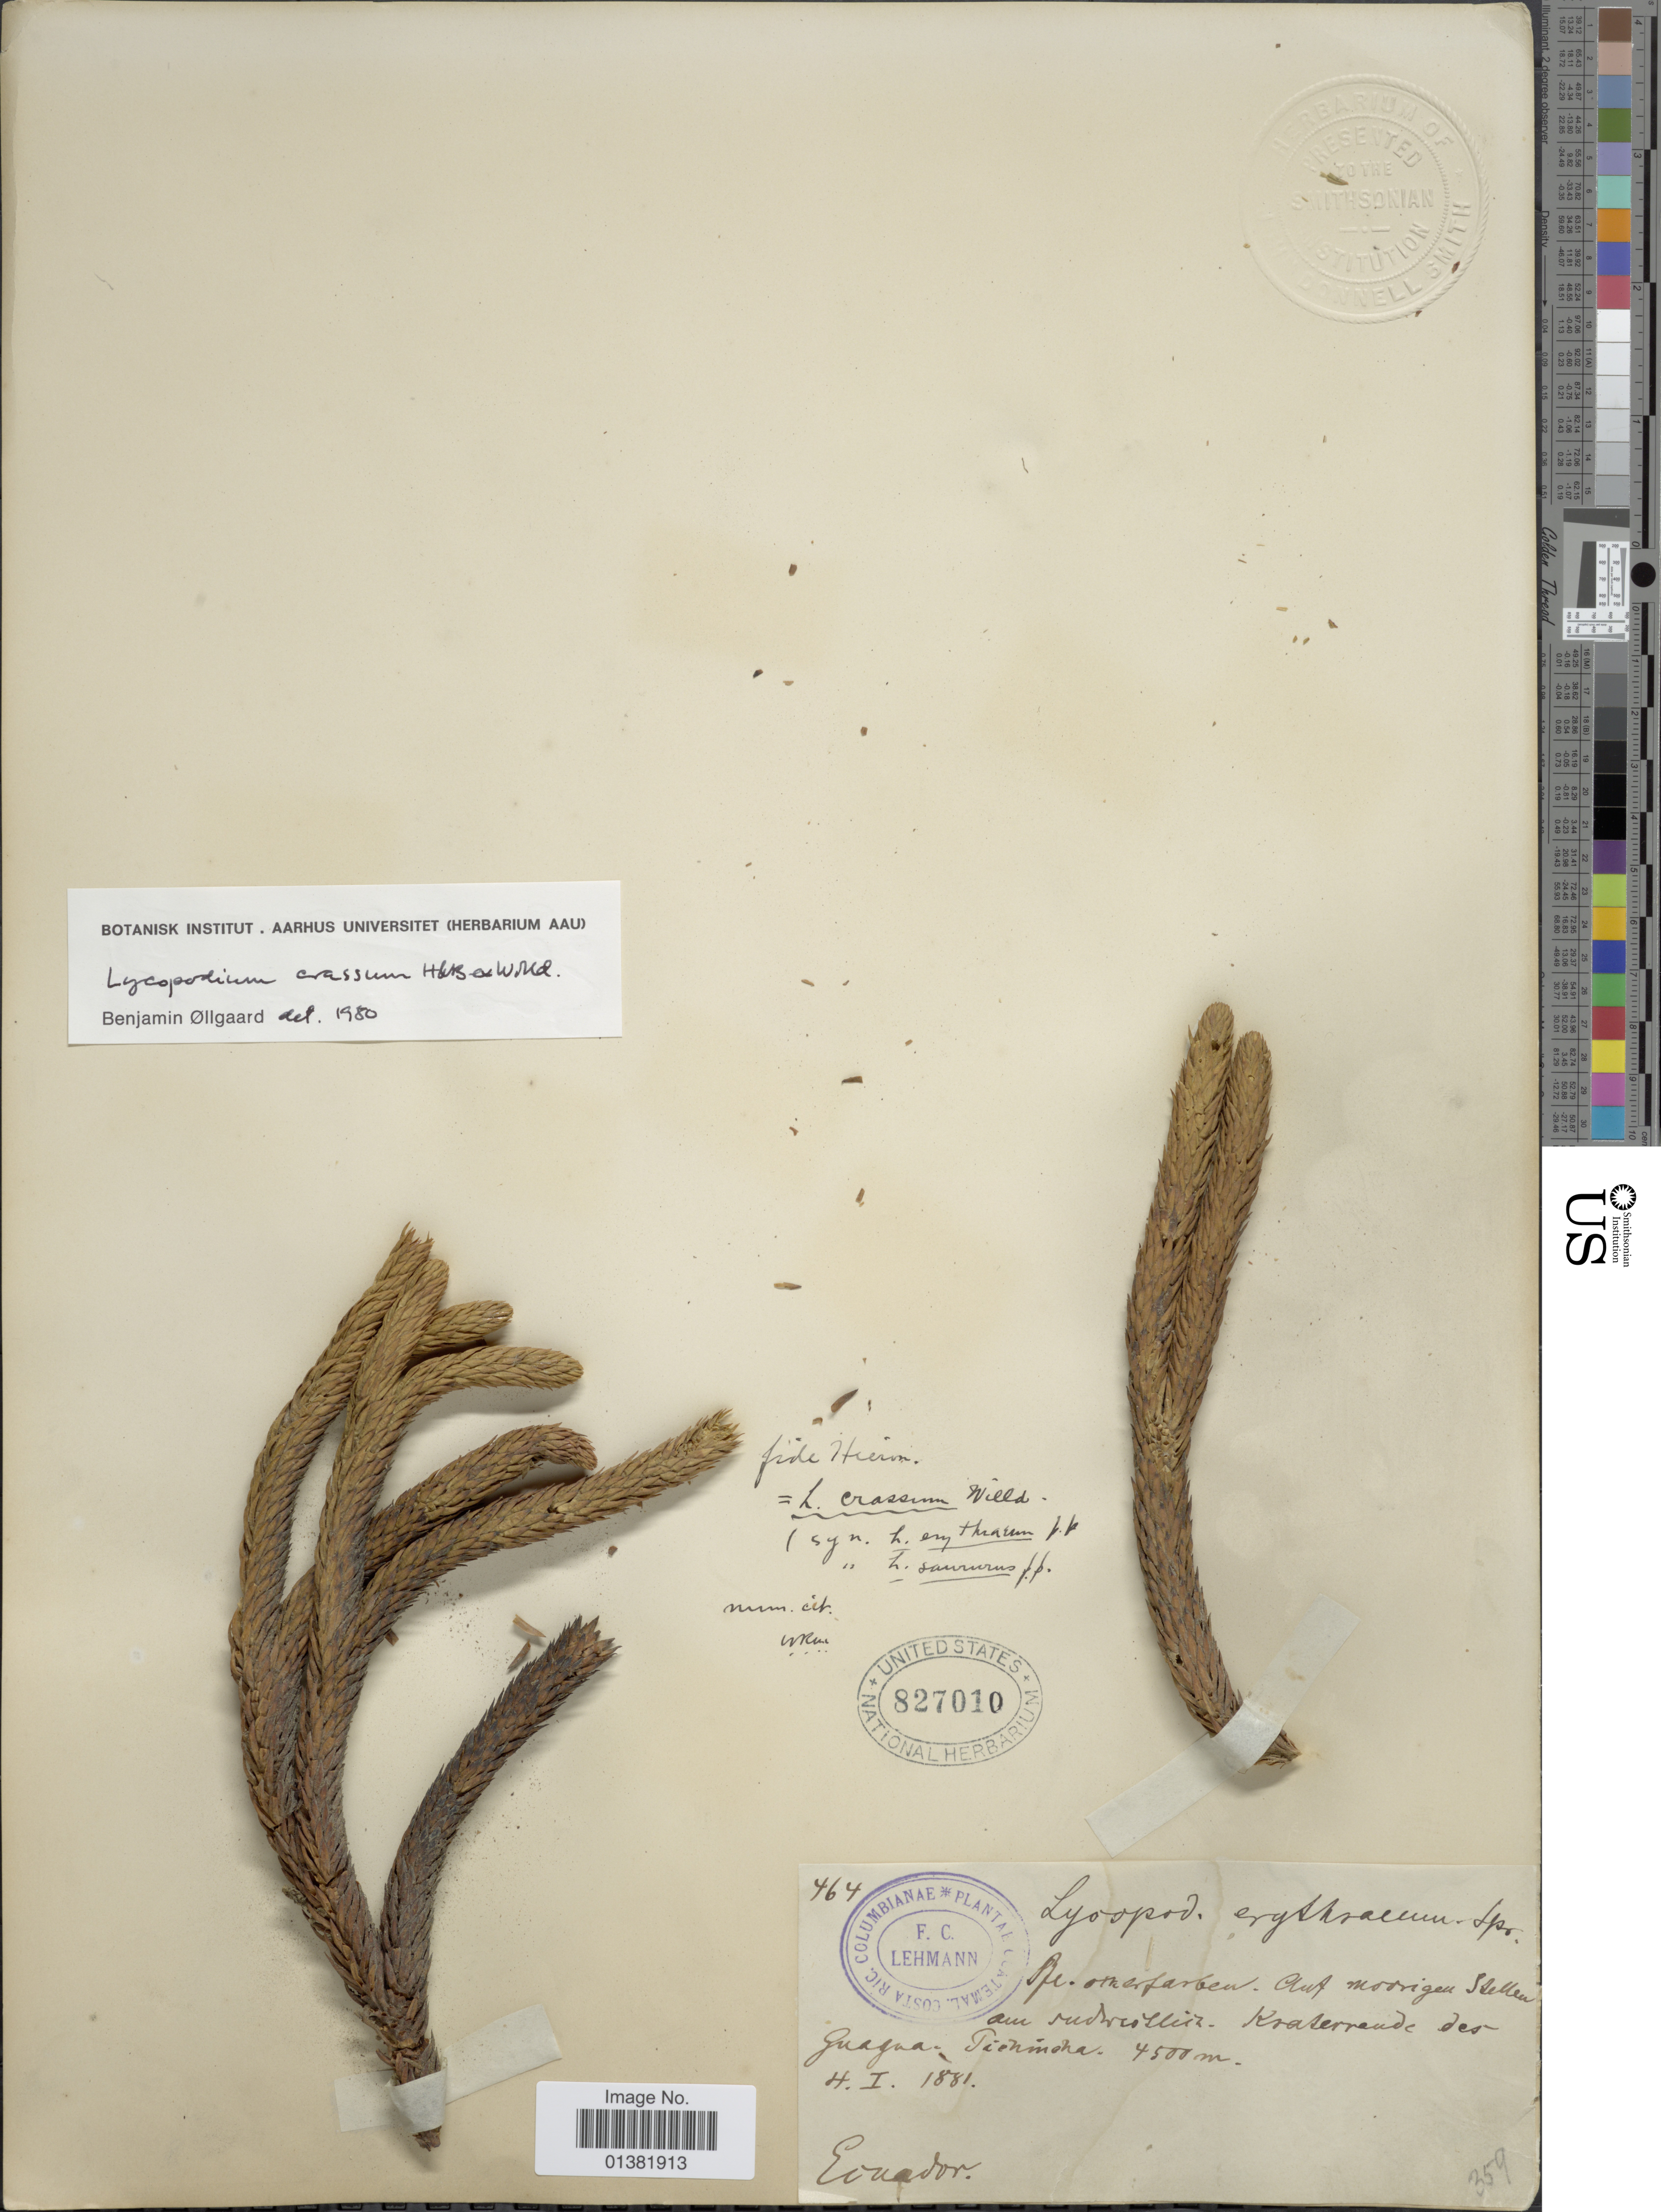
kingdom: Plantae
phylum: Tracheophyta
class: Lycopodiopsida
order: Lycopodiales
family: Lycopodiaceae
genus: Phlegmariurus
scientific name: Phlegmariurus crassus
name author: (Humb. & Bonpl. ex Willd.) B. Øllg.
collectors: F. C. Lehmann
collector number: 464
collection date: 1881-01-04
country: Ecuador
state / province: Pichincha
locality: Kraterrende des Guagua.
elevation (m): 4500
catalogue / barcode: US 827010